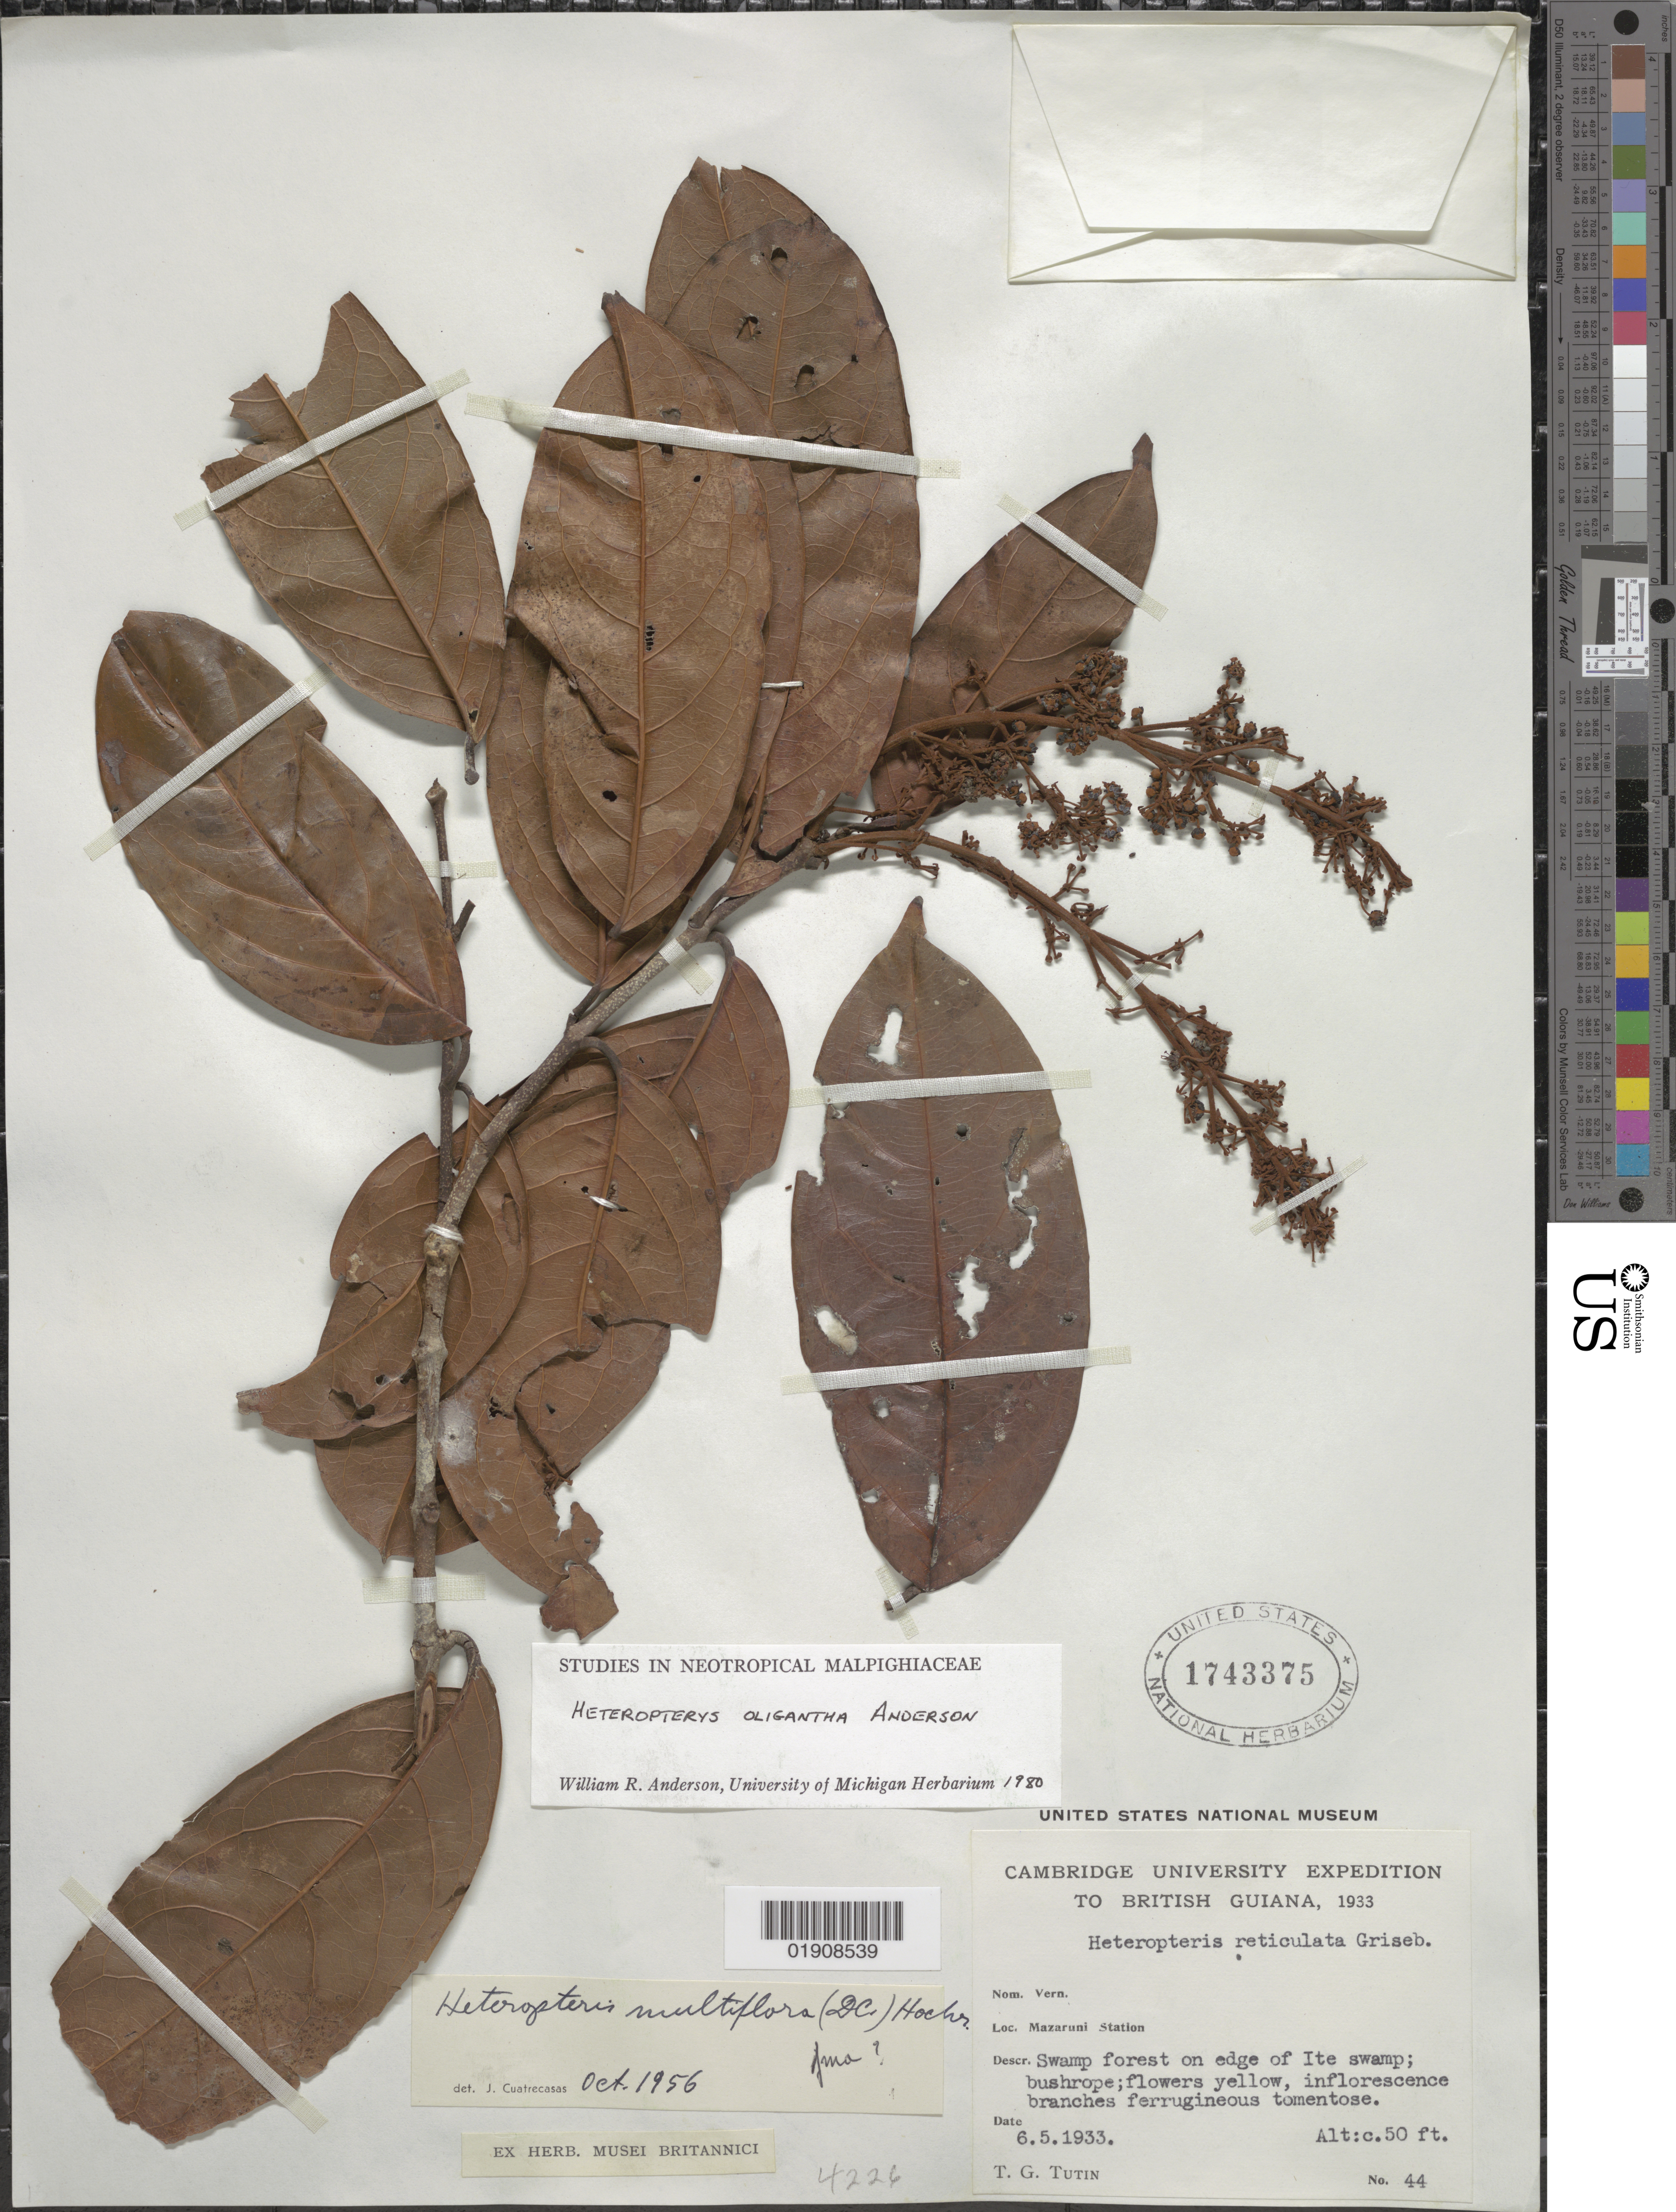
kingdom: Plantae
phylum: Tracheophyta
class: Magnoliopsida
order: Malpighiales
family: Malpighiaceae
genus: Heteropterys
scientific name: Heteropterys oligantha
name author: W.R. Anderson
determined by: Anderson, W. R., (MICH), University of Michigan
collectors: T. G. Tutin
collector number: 44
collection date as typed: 5 Jun 1933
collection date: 1933-06-05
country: Guyana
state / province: Cuyuni-Mazaruni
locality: Mazaruni Station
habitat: Swamp forest on edge of Ite swamp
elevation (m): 50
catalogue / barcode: US 1743375